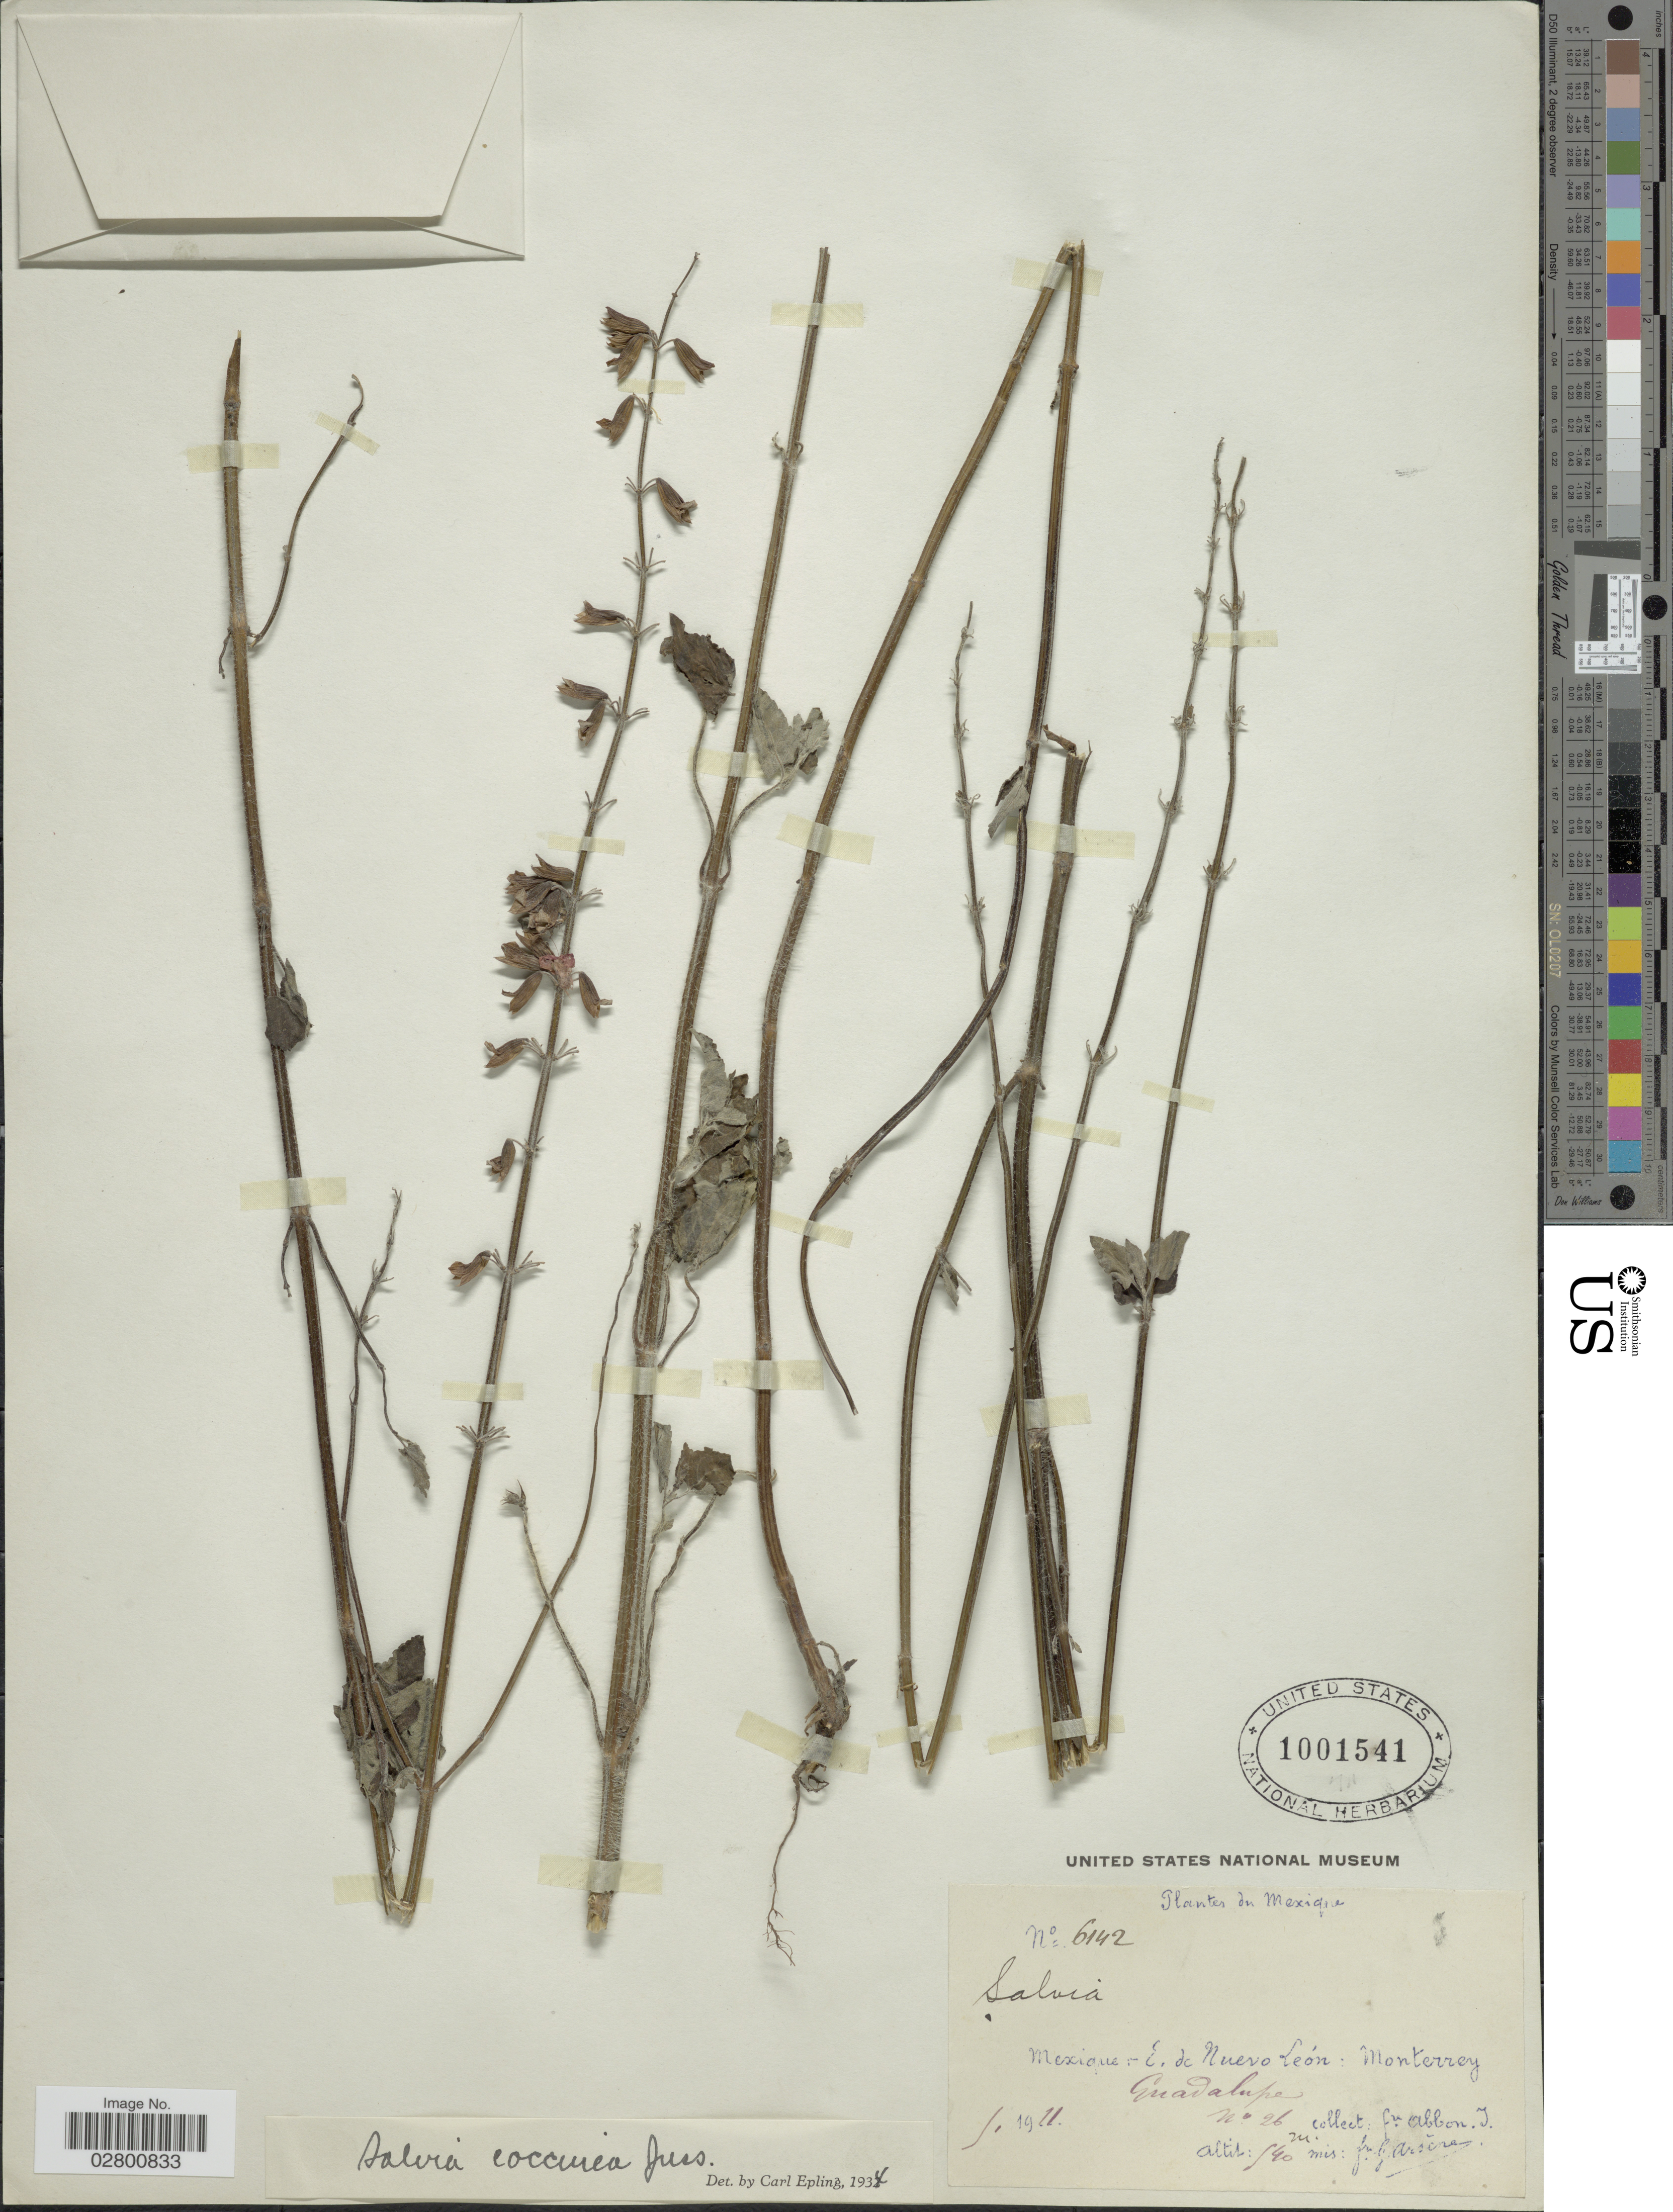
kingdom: Plantae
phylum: Tracheophyta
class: Magnoliopsida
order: Lamiales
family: Lamiaceae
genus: Salvia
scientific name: Salvia coccinea 'Naples Lavender'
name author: L. f. ex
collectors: Bro. Abbon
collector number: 26/6142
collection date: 1911-05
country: Mexico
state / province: Nuevo León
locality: Mexique:-E. de Nuevo León: Monterrey Guadalupe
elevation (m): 540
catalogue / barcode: US 1001541